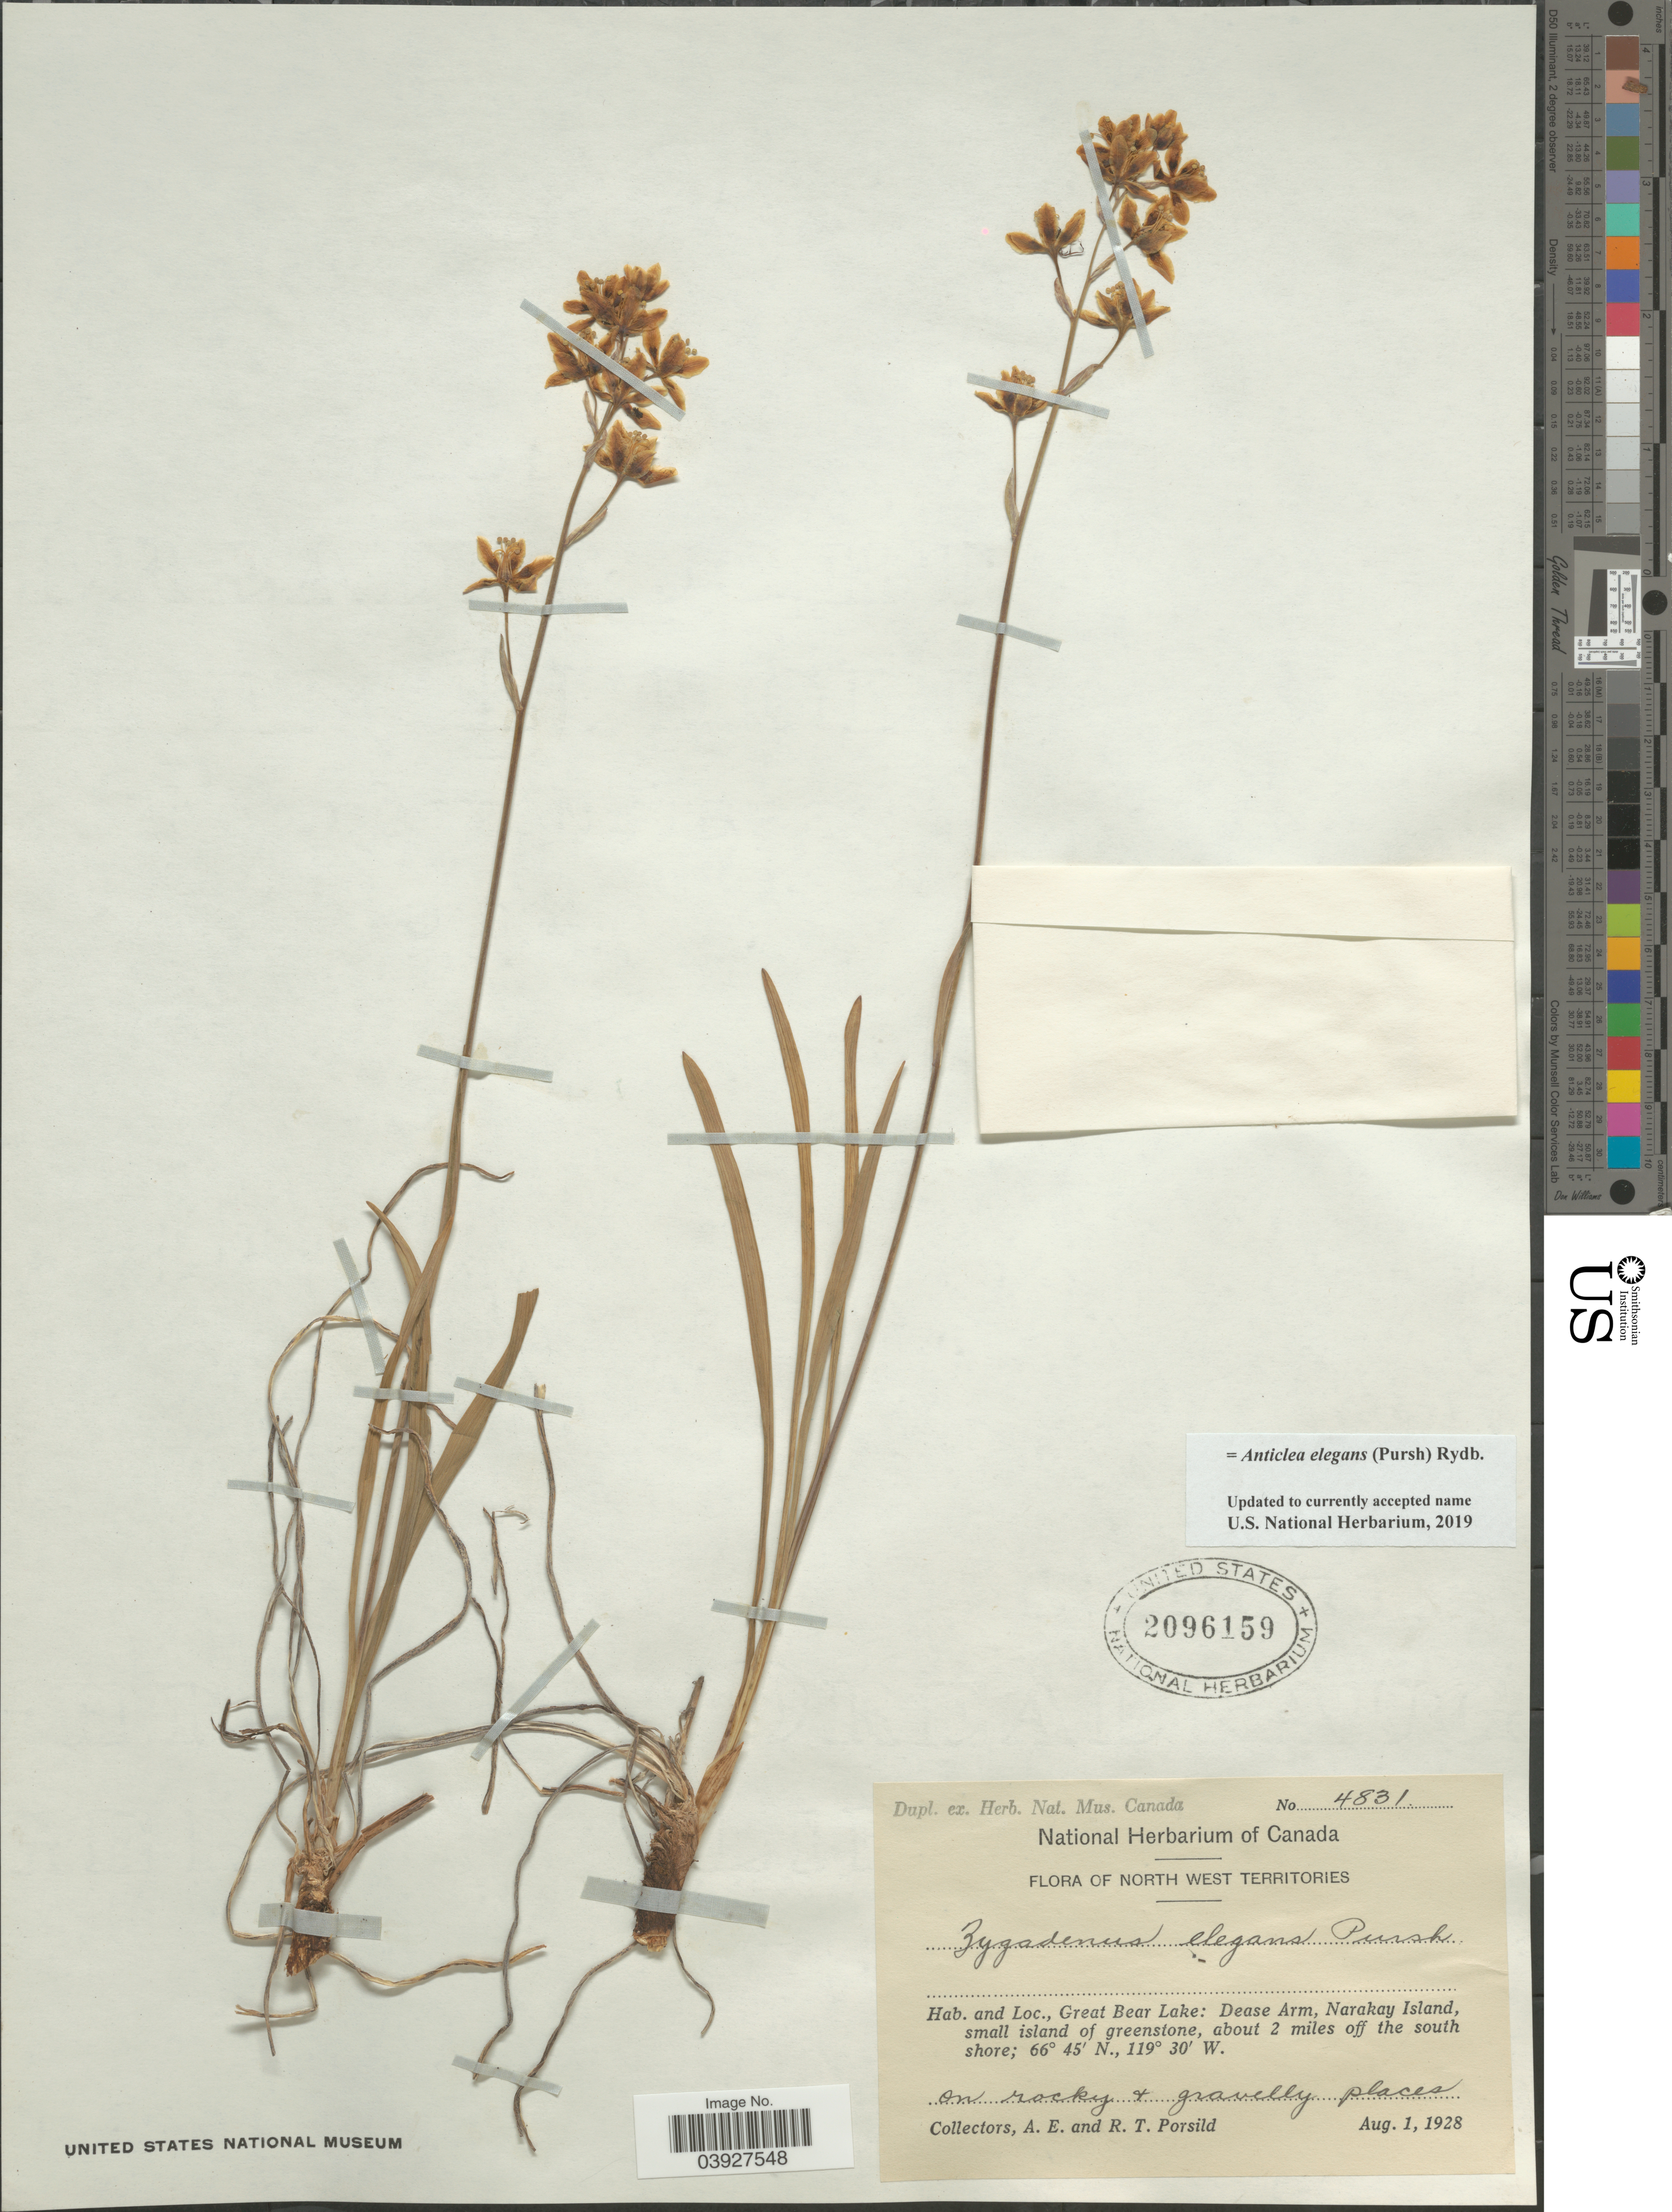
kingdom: Plantae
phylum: Tracheophyta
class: Liliopsida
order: Liliales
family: Melanthiaceae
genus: Anticlea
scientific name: Anticlea elegans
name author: (Pursh) Rydb.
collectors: A. E. Porsild & R. T. Porsild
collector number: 4831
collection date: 1928-08-01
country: Canada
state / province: Northwest Territories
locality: Great Bear Lake: Dease Arm, Narakay Island, small island of greenstone, about 2 miles off the south shore.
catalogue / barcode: US 2096159